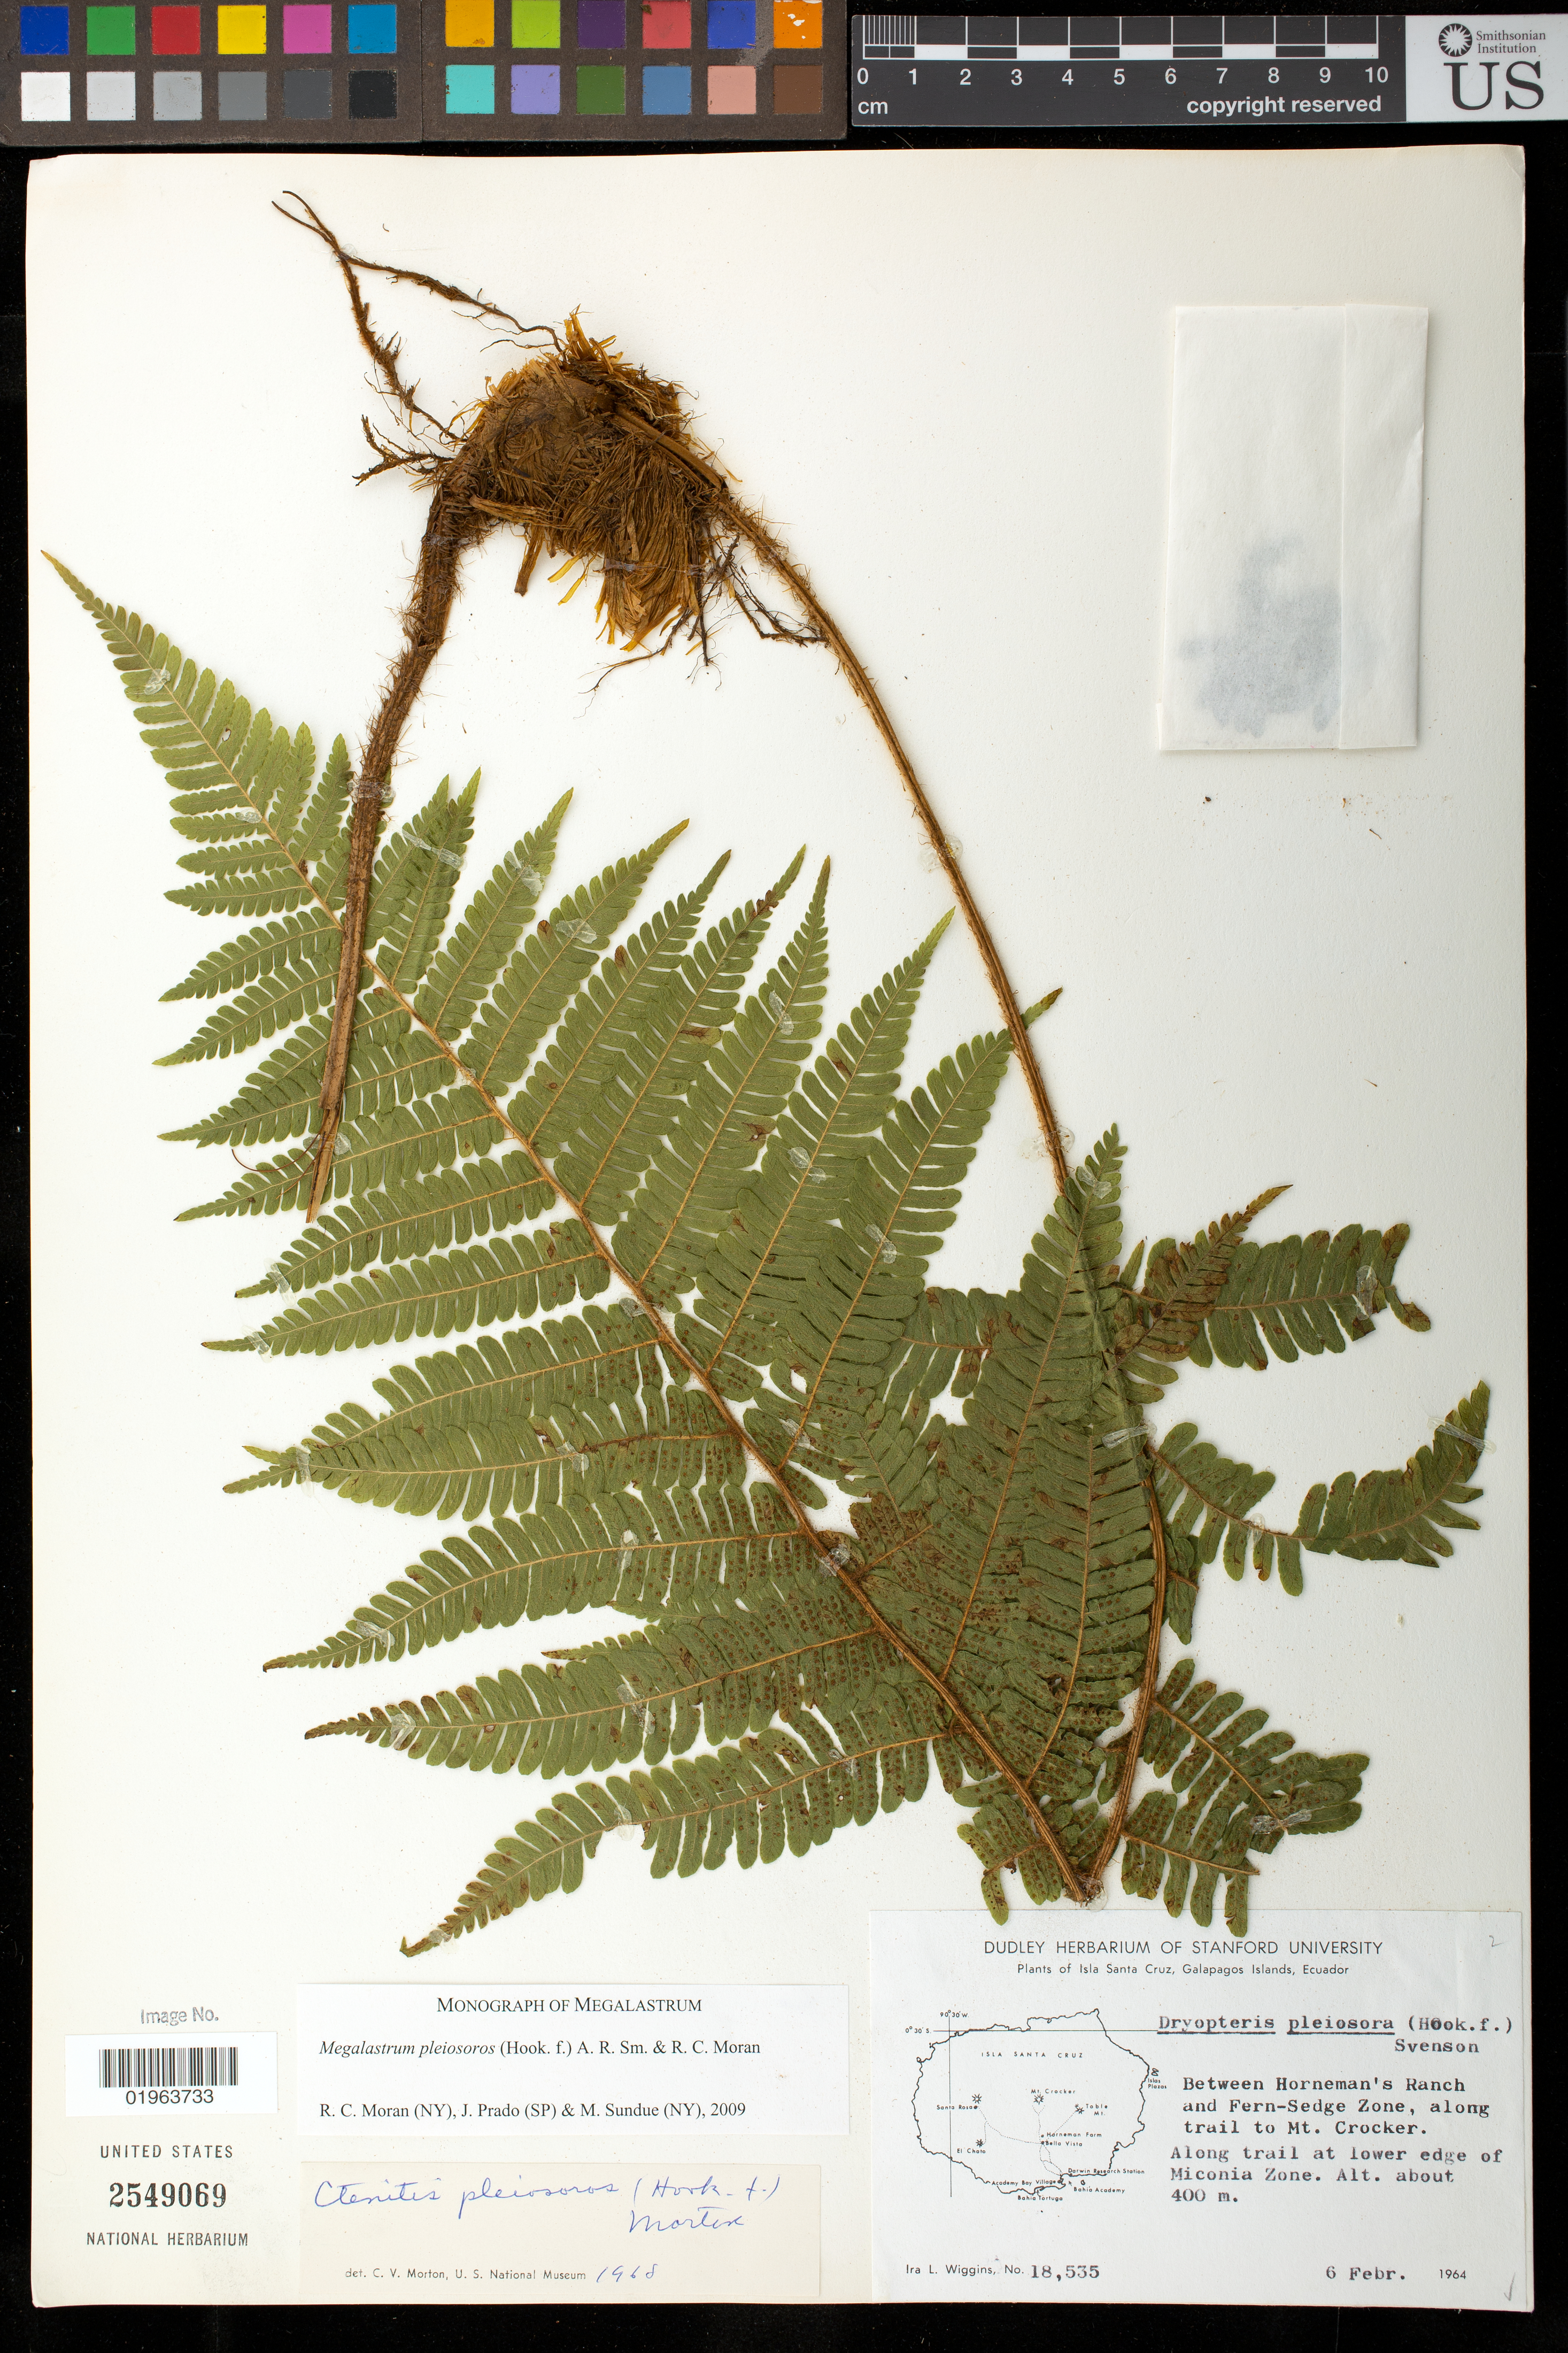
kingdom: Plantae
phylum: Tracheophyta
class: Polypodiopsida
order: Polypodiales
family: Dryopteridaceae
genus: Megalastrum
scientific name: Megalastrum pleiosoros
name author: (Hook. f.) A.R. Sm. & R.C. Moran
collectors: I. L. Wiggins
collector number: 18535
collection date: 1964-02-06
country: Ecuador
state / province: Colón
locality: Isla Santa Cruz, Galapagos Islands, Between Horneman's Ranch and Fern-Sedge Zone, along trail to Mt. Crocker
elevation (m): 400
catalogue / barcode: US 2549069